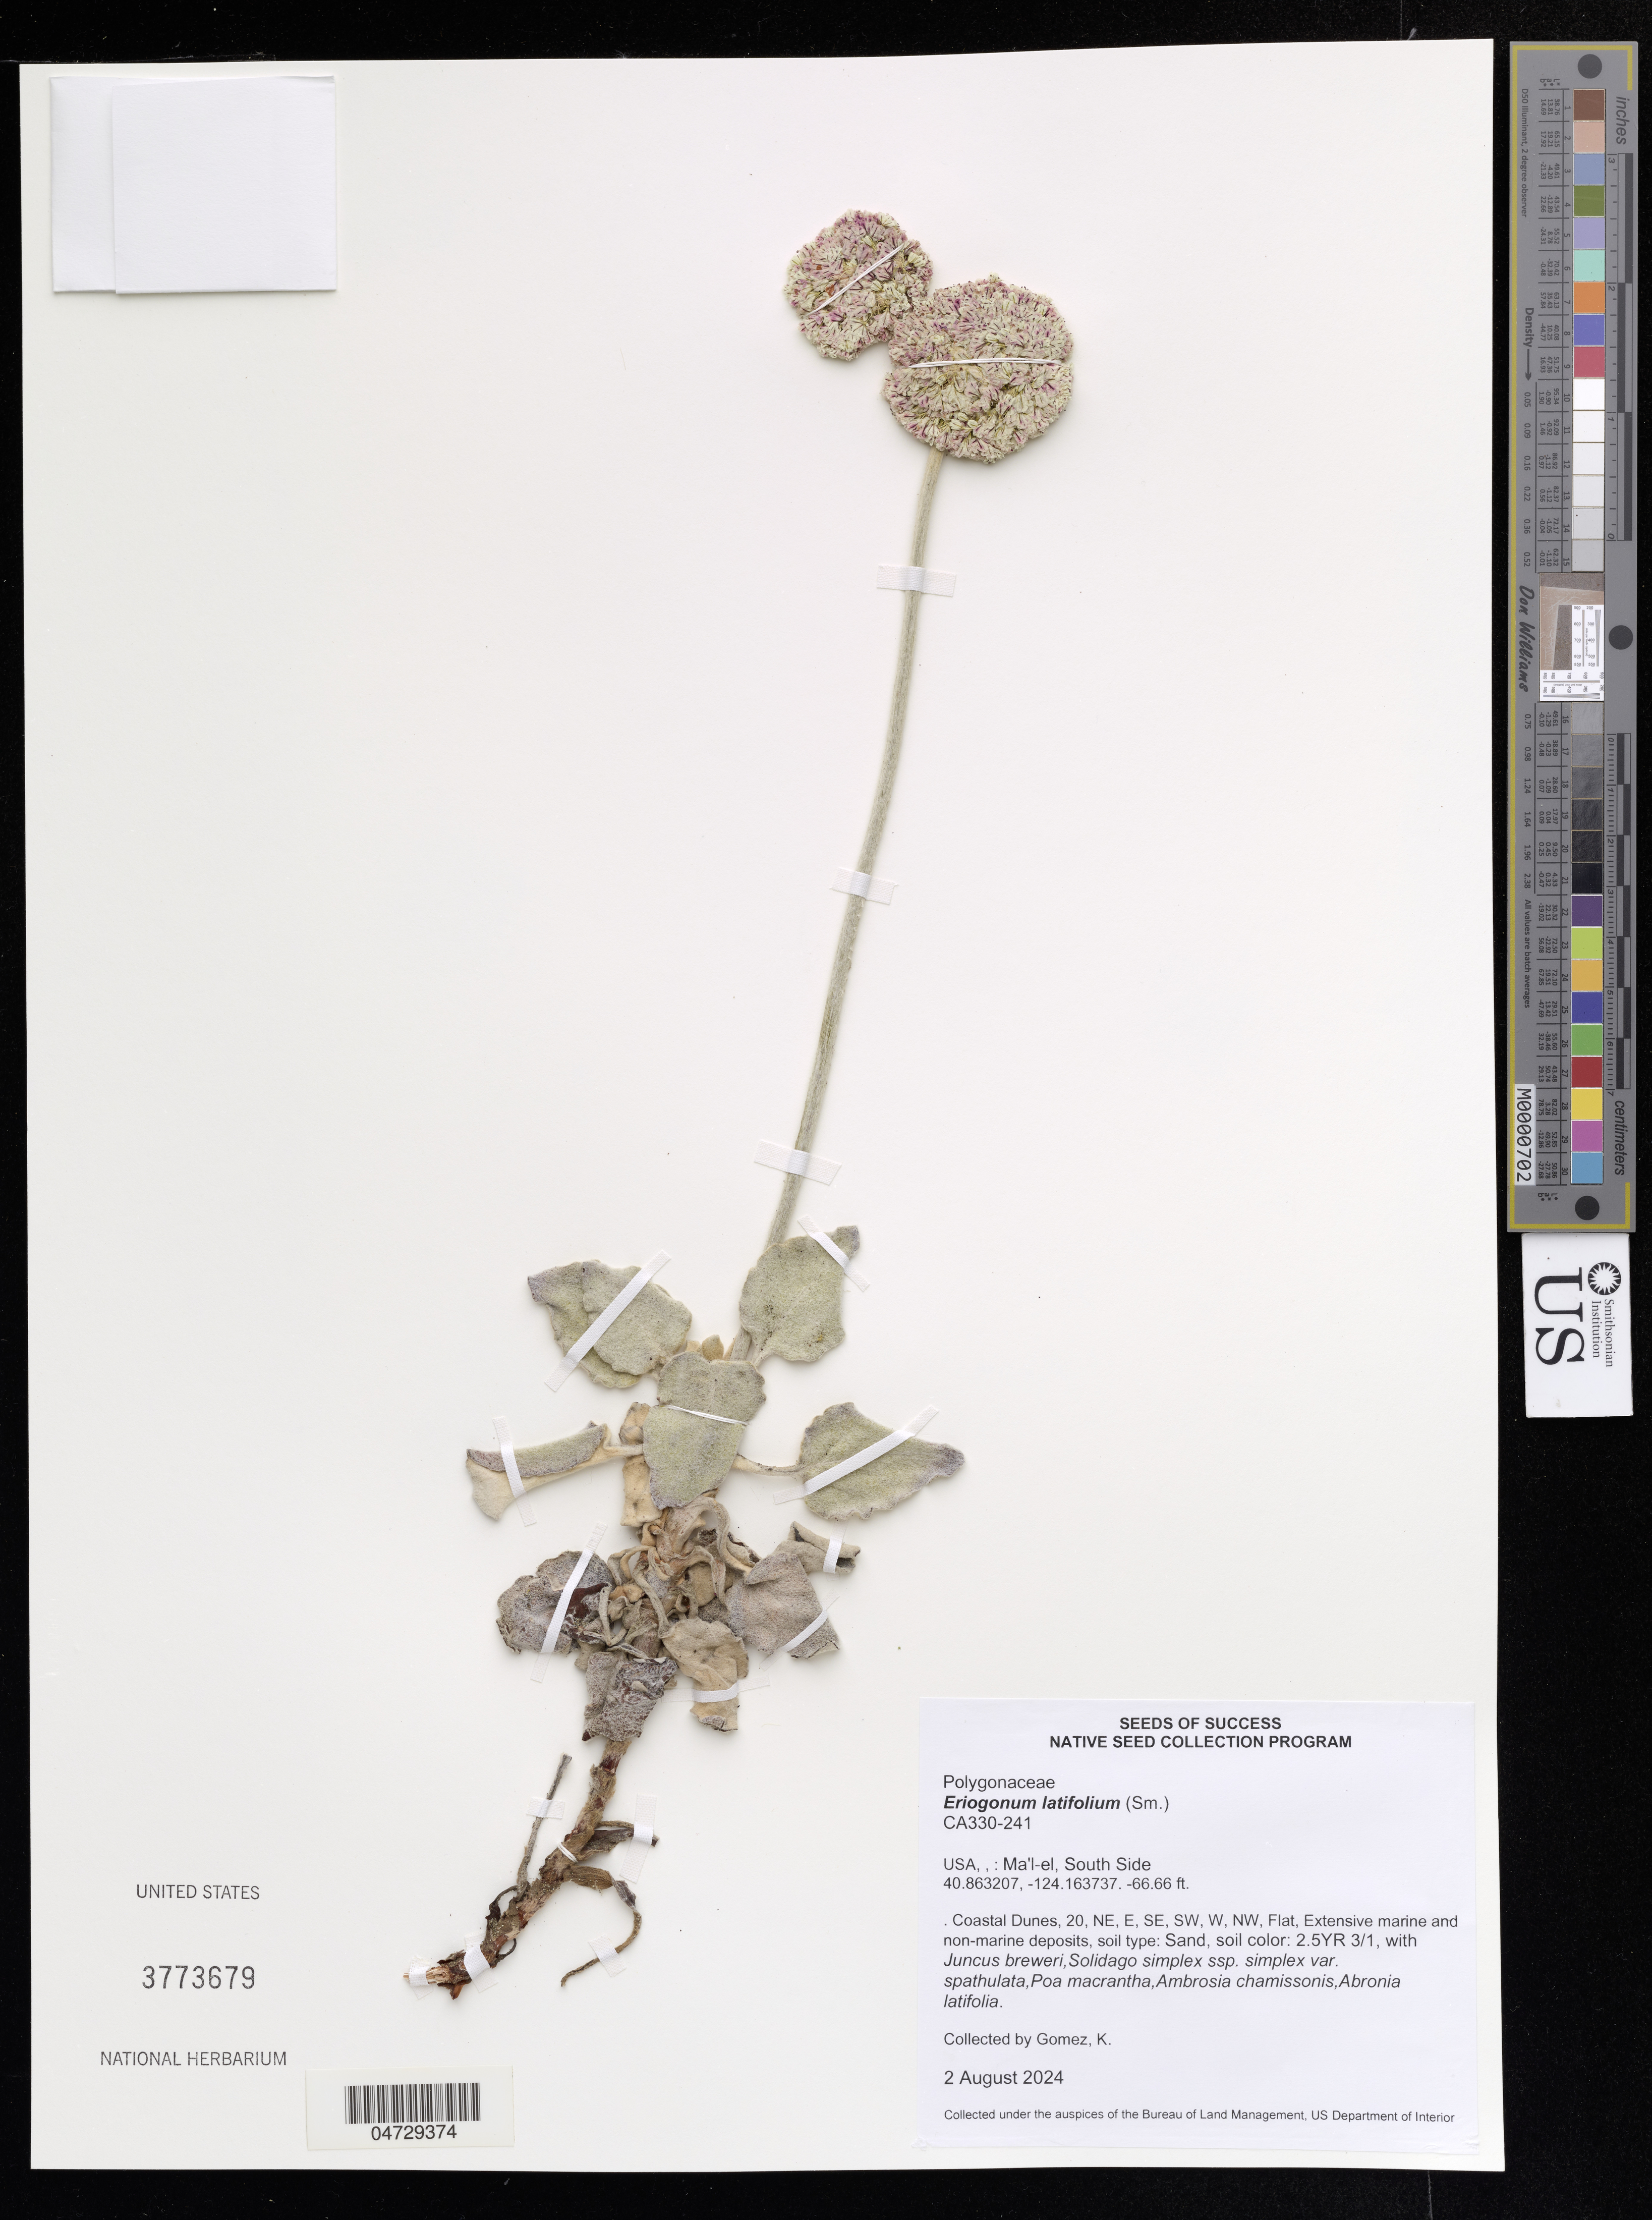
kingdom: Plantae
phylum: Tracheophyta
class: Magnoliopsida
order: Caryophyllales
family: Polygonaceae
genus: Eriogonum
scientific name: Eriogonum latifolium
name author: Sm.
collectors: K. Gomez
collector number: CA330-241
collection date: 2024-08-02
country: United States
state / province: California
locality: Ma'l0el, South Side.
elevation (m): -20.32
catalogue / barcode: US 3773679